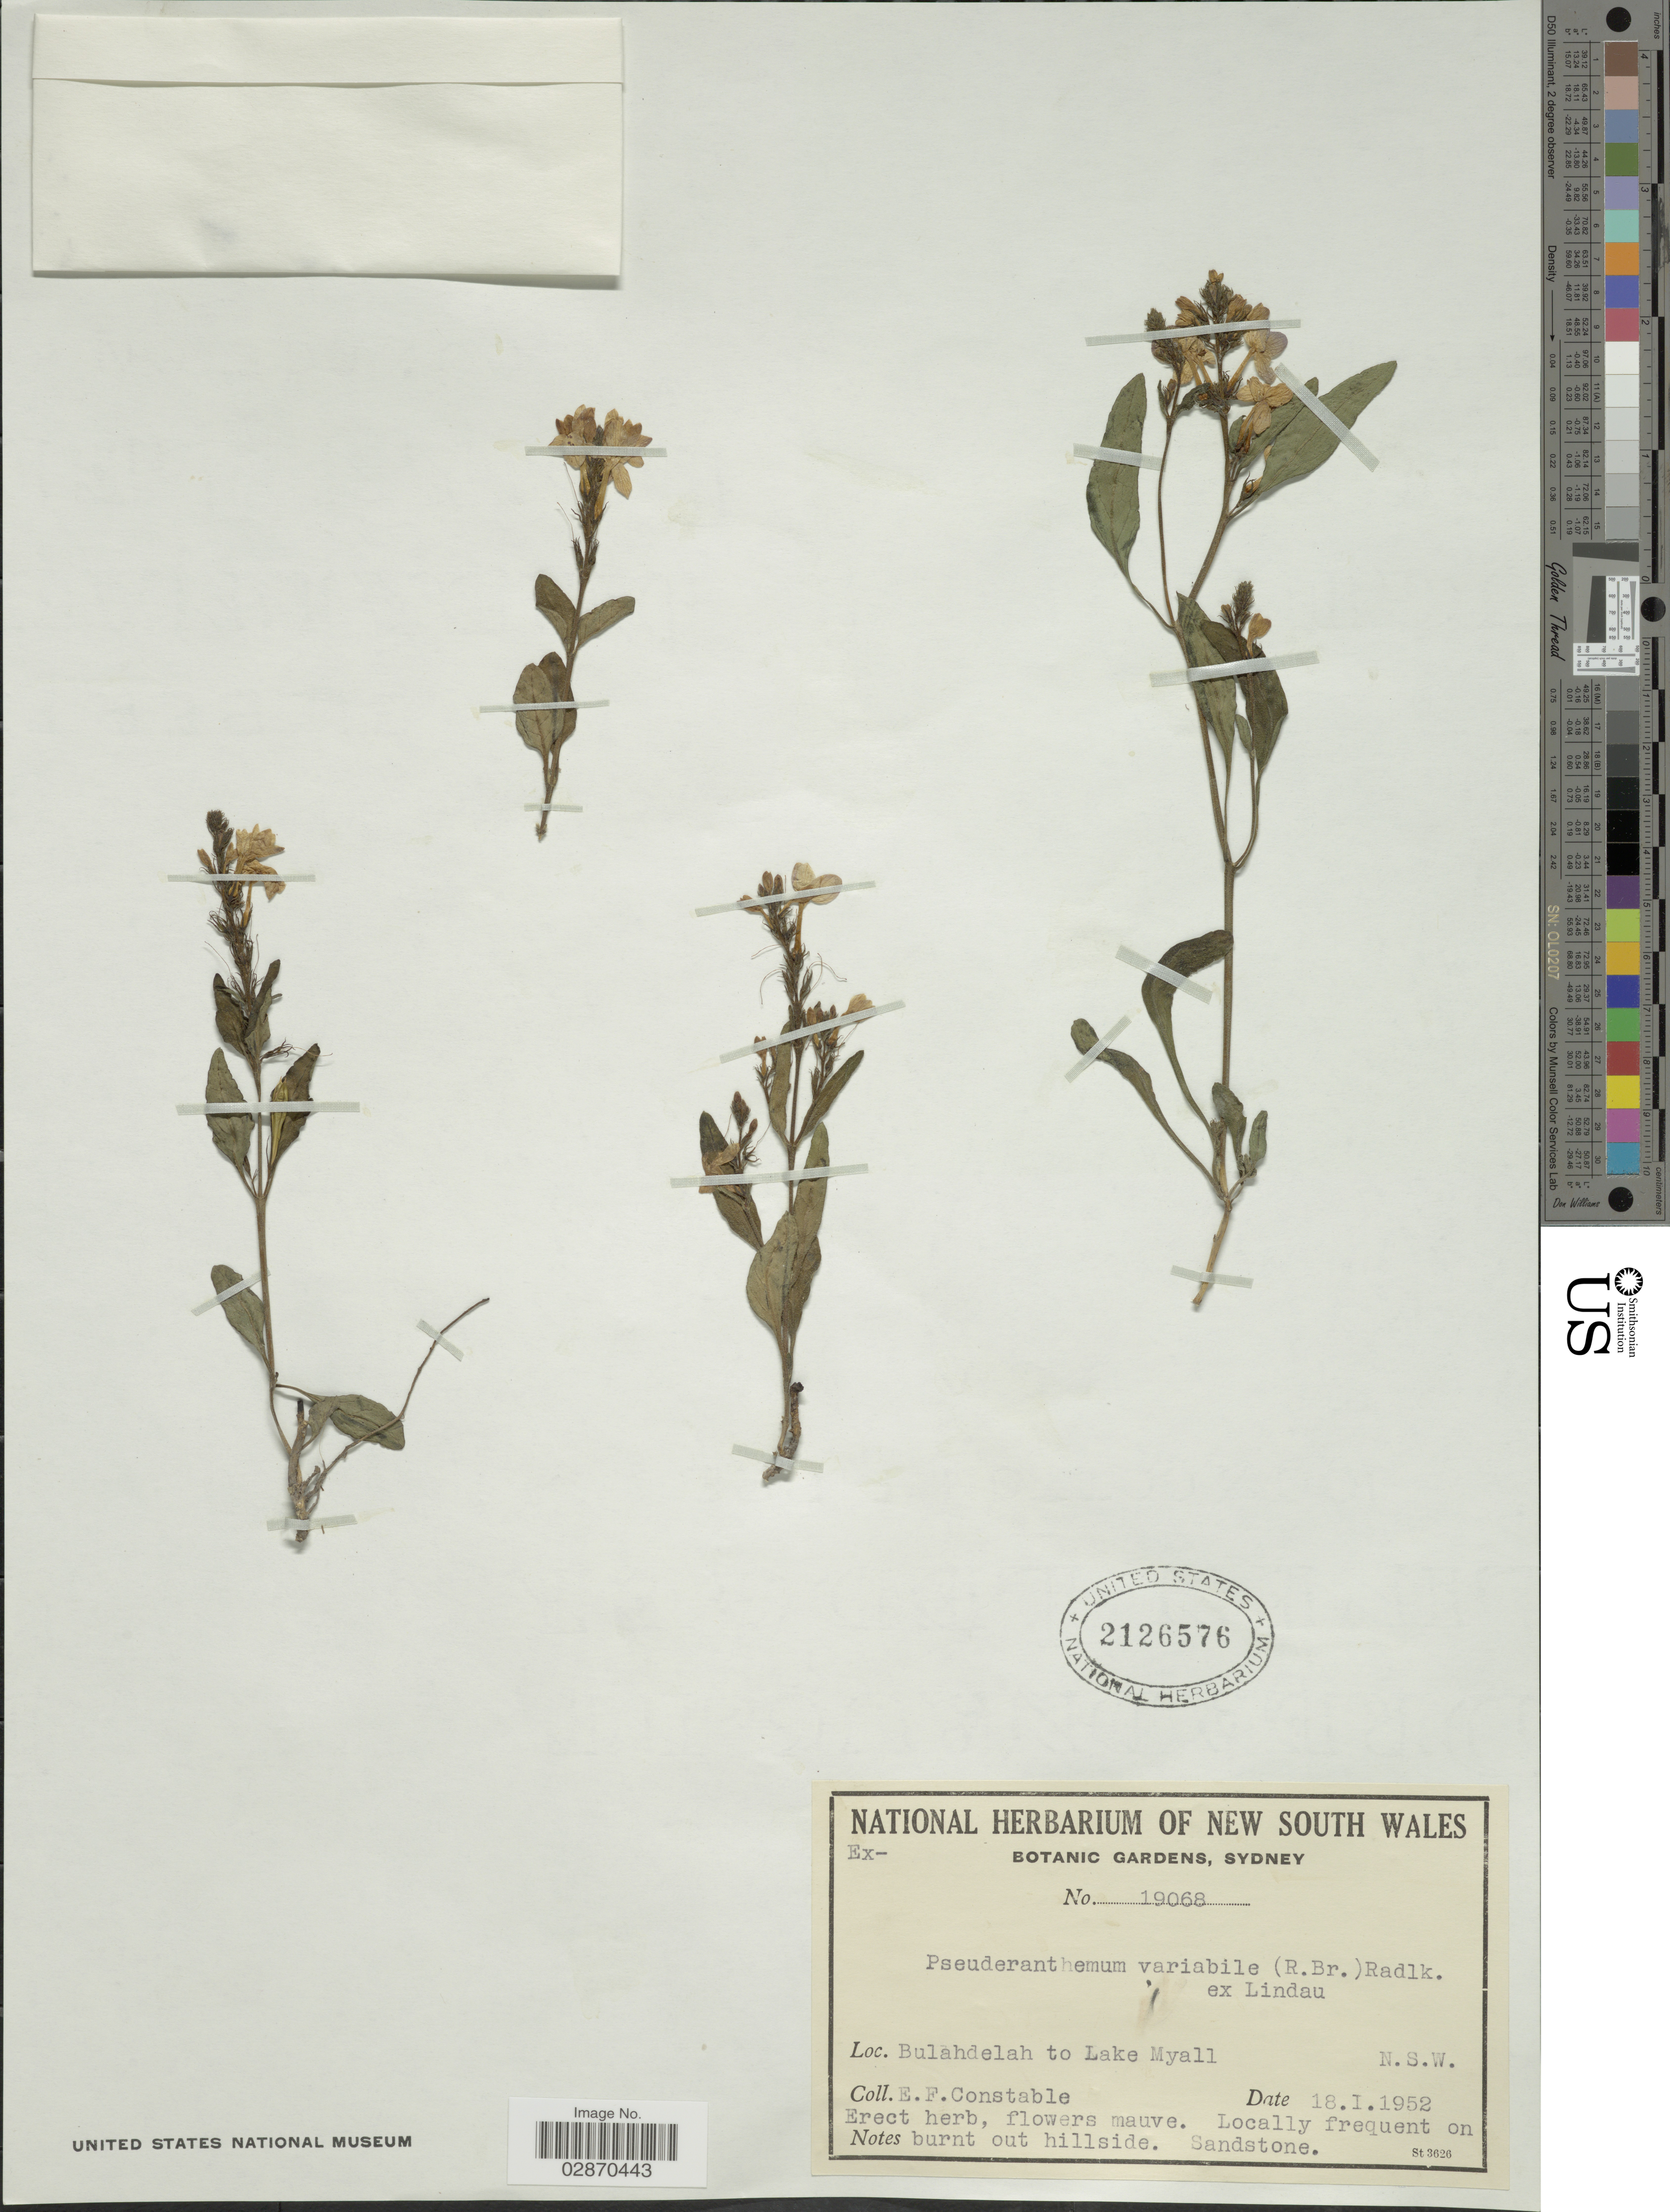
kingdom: Plantae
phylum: Tracheophyta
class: Magnoliopsida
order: Lamiales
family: Acanthaceae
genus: Pseuderanthemum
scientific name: Pseuderanthemum variabile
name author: (R. Br.) Radlk.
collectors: E. F. Constable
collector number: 19068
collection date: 1952-01-18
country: Australia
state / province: New South Wales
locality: Bulahdelah to Lake Myall. N.S.W.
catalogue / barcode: US 2126576